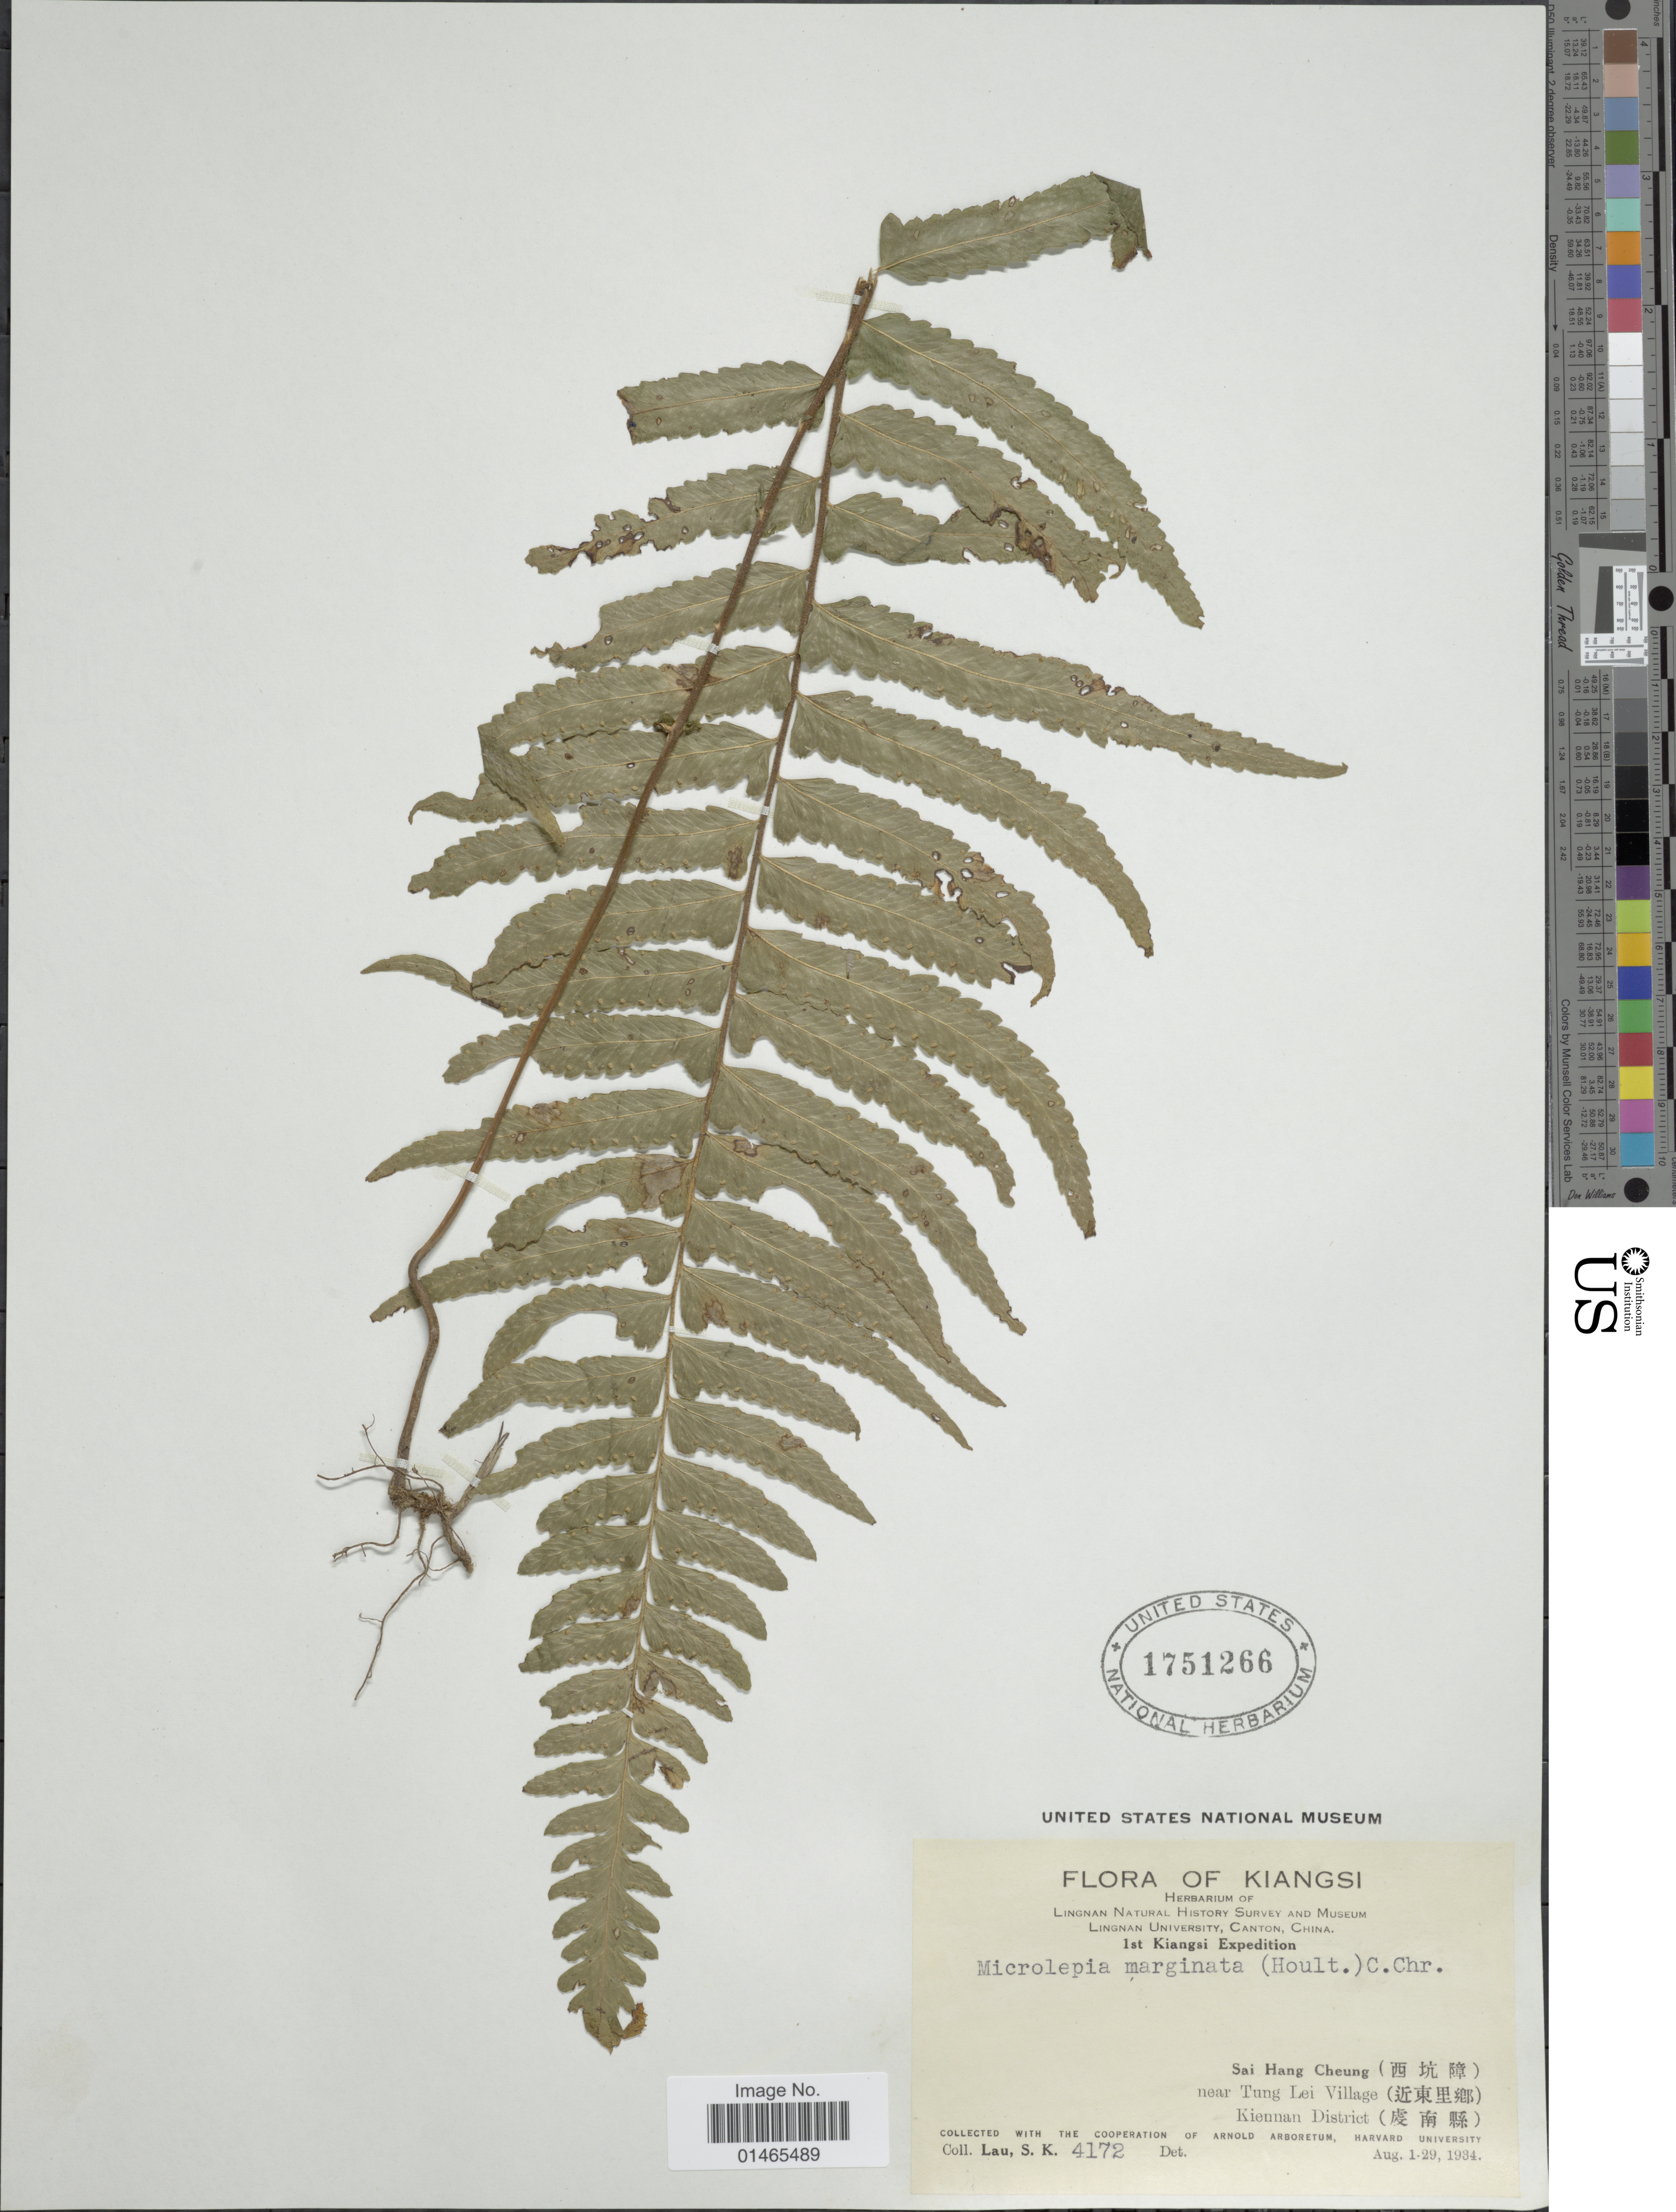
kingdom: Plantae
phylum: Tracheophyta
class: Polypodiopsida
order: Polypodiales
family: Dennstaedtiaceae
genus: Microlepia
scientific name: Microlepia marginata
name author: (Houtt.) C. Chr.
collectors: S. K. Lau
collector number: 4172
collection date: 1934-08-01/1934-08-29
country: China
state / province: Jiangxi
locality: Kiangsi, Sai Hang Cheung, near Tung Lei Village, Kiennan District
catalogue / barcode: US 1751266